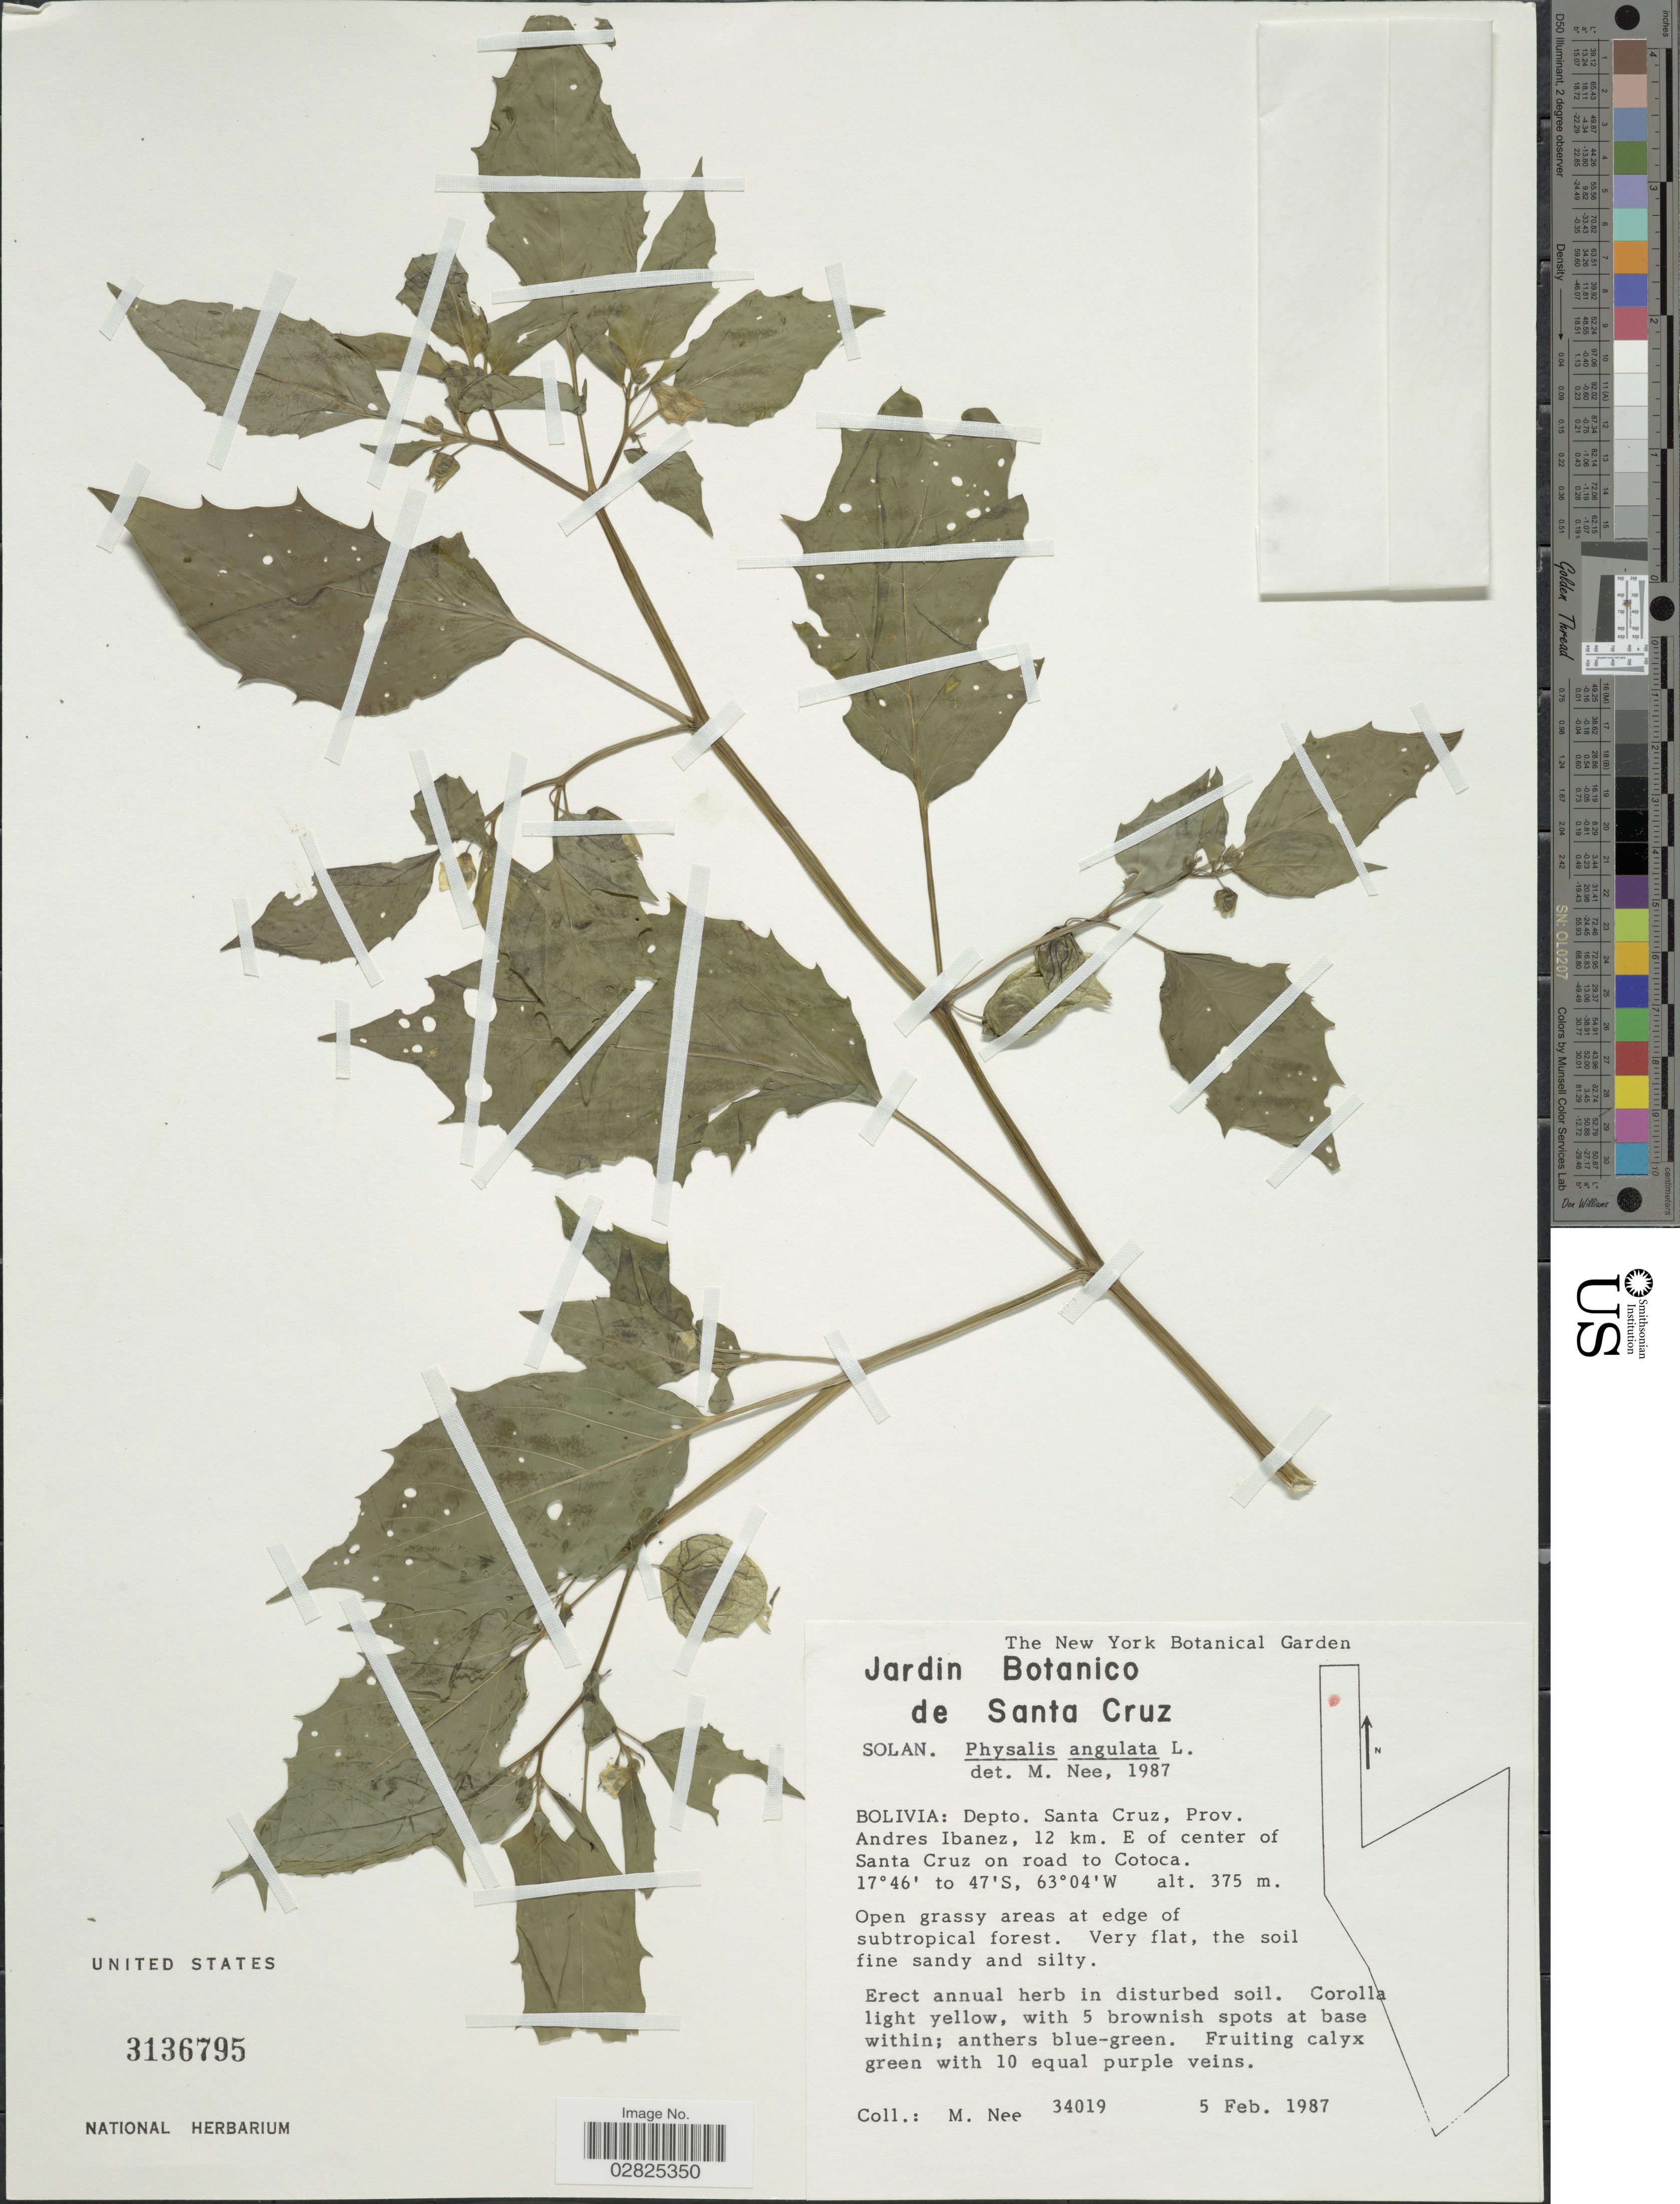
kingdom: Plantae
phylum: Tracheophyta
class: Magnoliopsida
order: Solanales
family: Solanaceae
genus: Physalis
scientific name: Physalis angulata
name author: L.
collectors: M. Nee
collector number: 34019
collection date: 1987-02-05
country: Bolivia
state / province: Santa Cruz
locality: Depto. Santa Cruz, Prov. Andres Ibanez, 12 km. E of center of Santa Cruz on road to Cotoca.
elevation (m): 375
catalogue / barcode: US 3136795